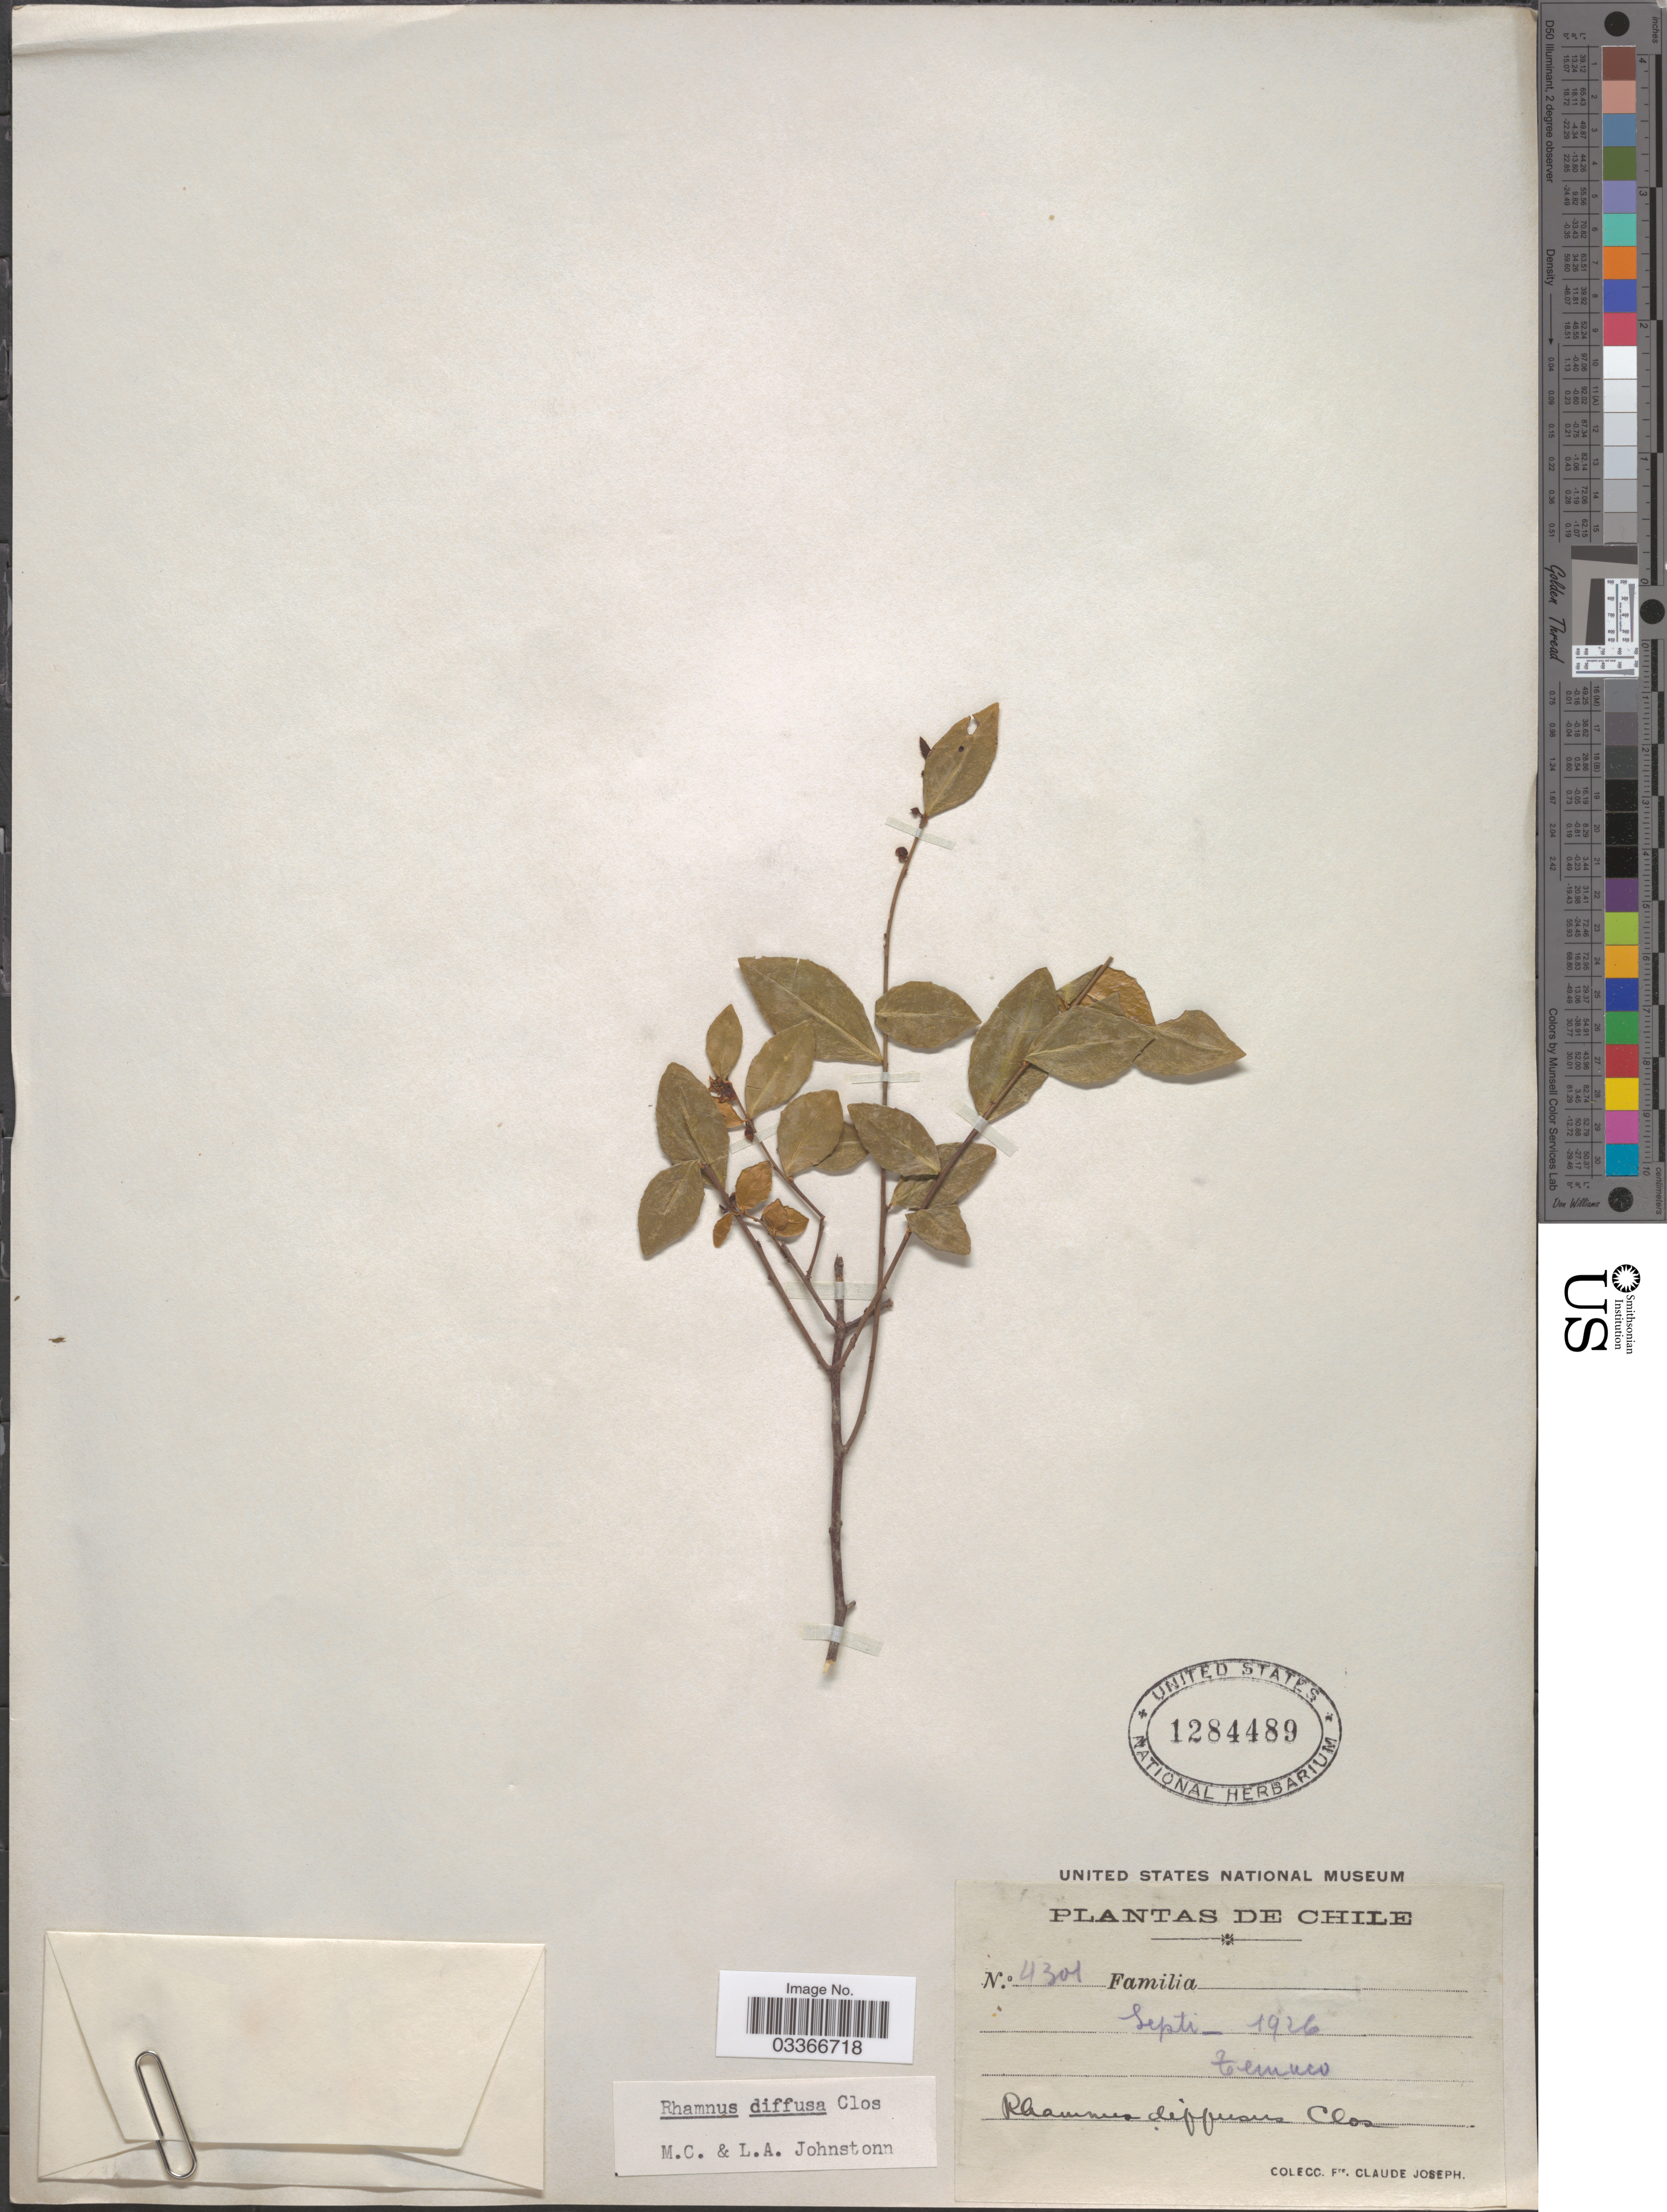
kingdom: Plantae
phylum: Tracheophyta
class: Magnoliopsida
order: Rosales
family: Rhamnaceae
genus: Rhamnus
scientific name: Rhamnus diffusa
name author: Clos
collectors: Bro. Claude-Joseph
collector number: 4301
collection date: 1926-09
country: Chile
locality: Temuco.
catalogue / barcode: US 1284489